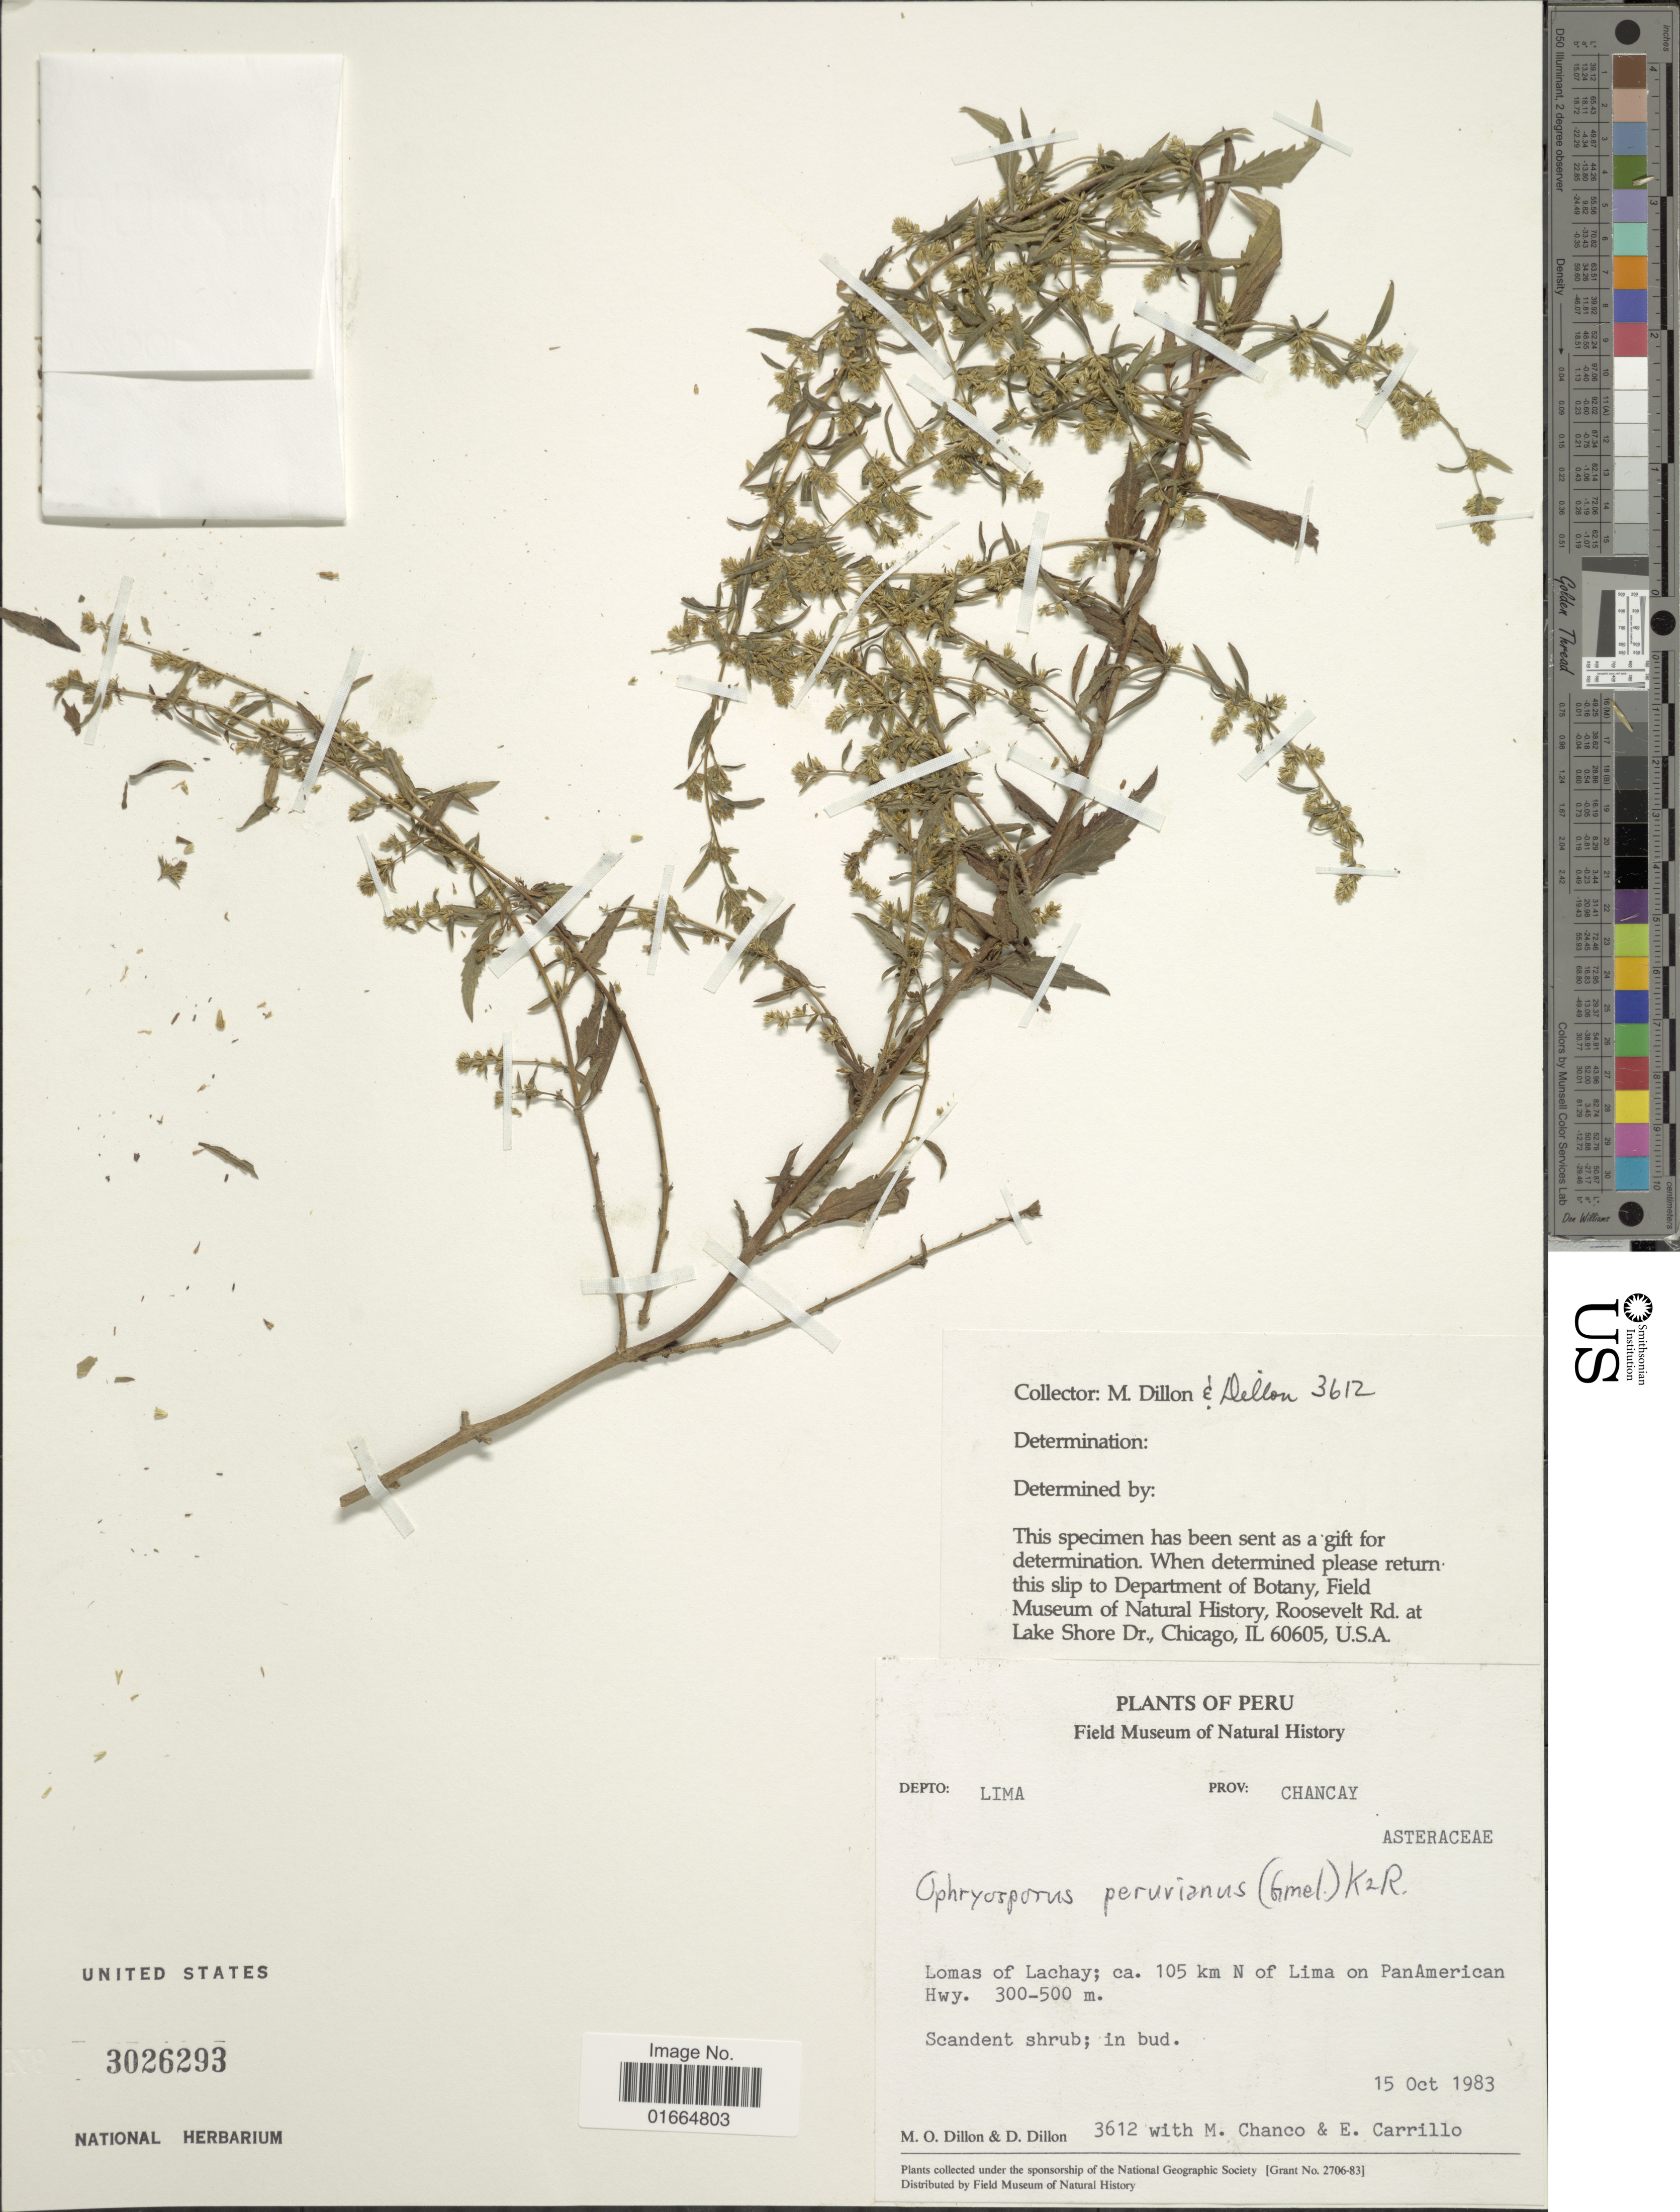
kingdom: Plantae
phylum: Tracheophyta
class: Magnoliopsida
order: Asterales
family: Asteraceae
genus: Ophryosporus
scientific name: Ophryosporus peruvianus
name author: (J.F. Gmel.) R.M. King & H. Rob.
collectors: M. O. Dillon, D. Dillon, M. Chanco & E. Carrillo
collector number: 3612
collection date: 1983-10-15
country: Peru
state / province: Lima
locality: Depto.: Lima. Prov: Chancay. Lomas of Lachay; ca. 105 km N of Lima on PanAmerican Hwy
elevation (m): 300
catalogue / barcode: US 3026293